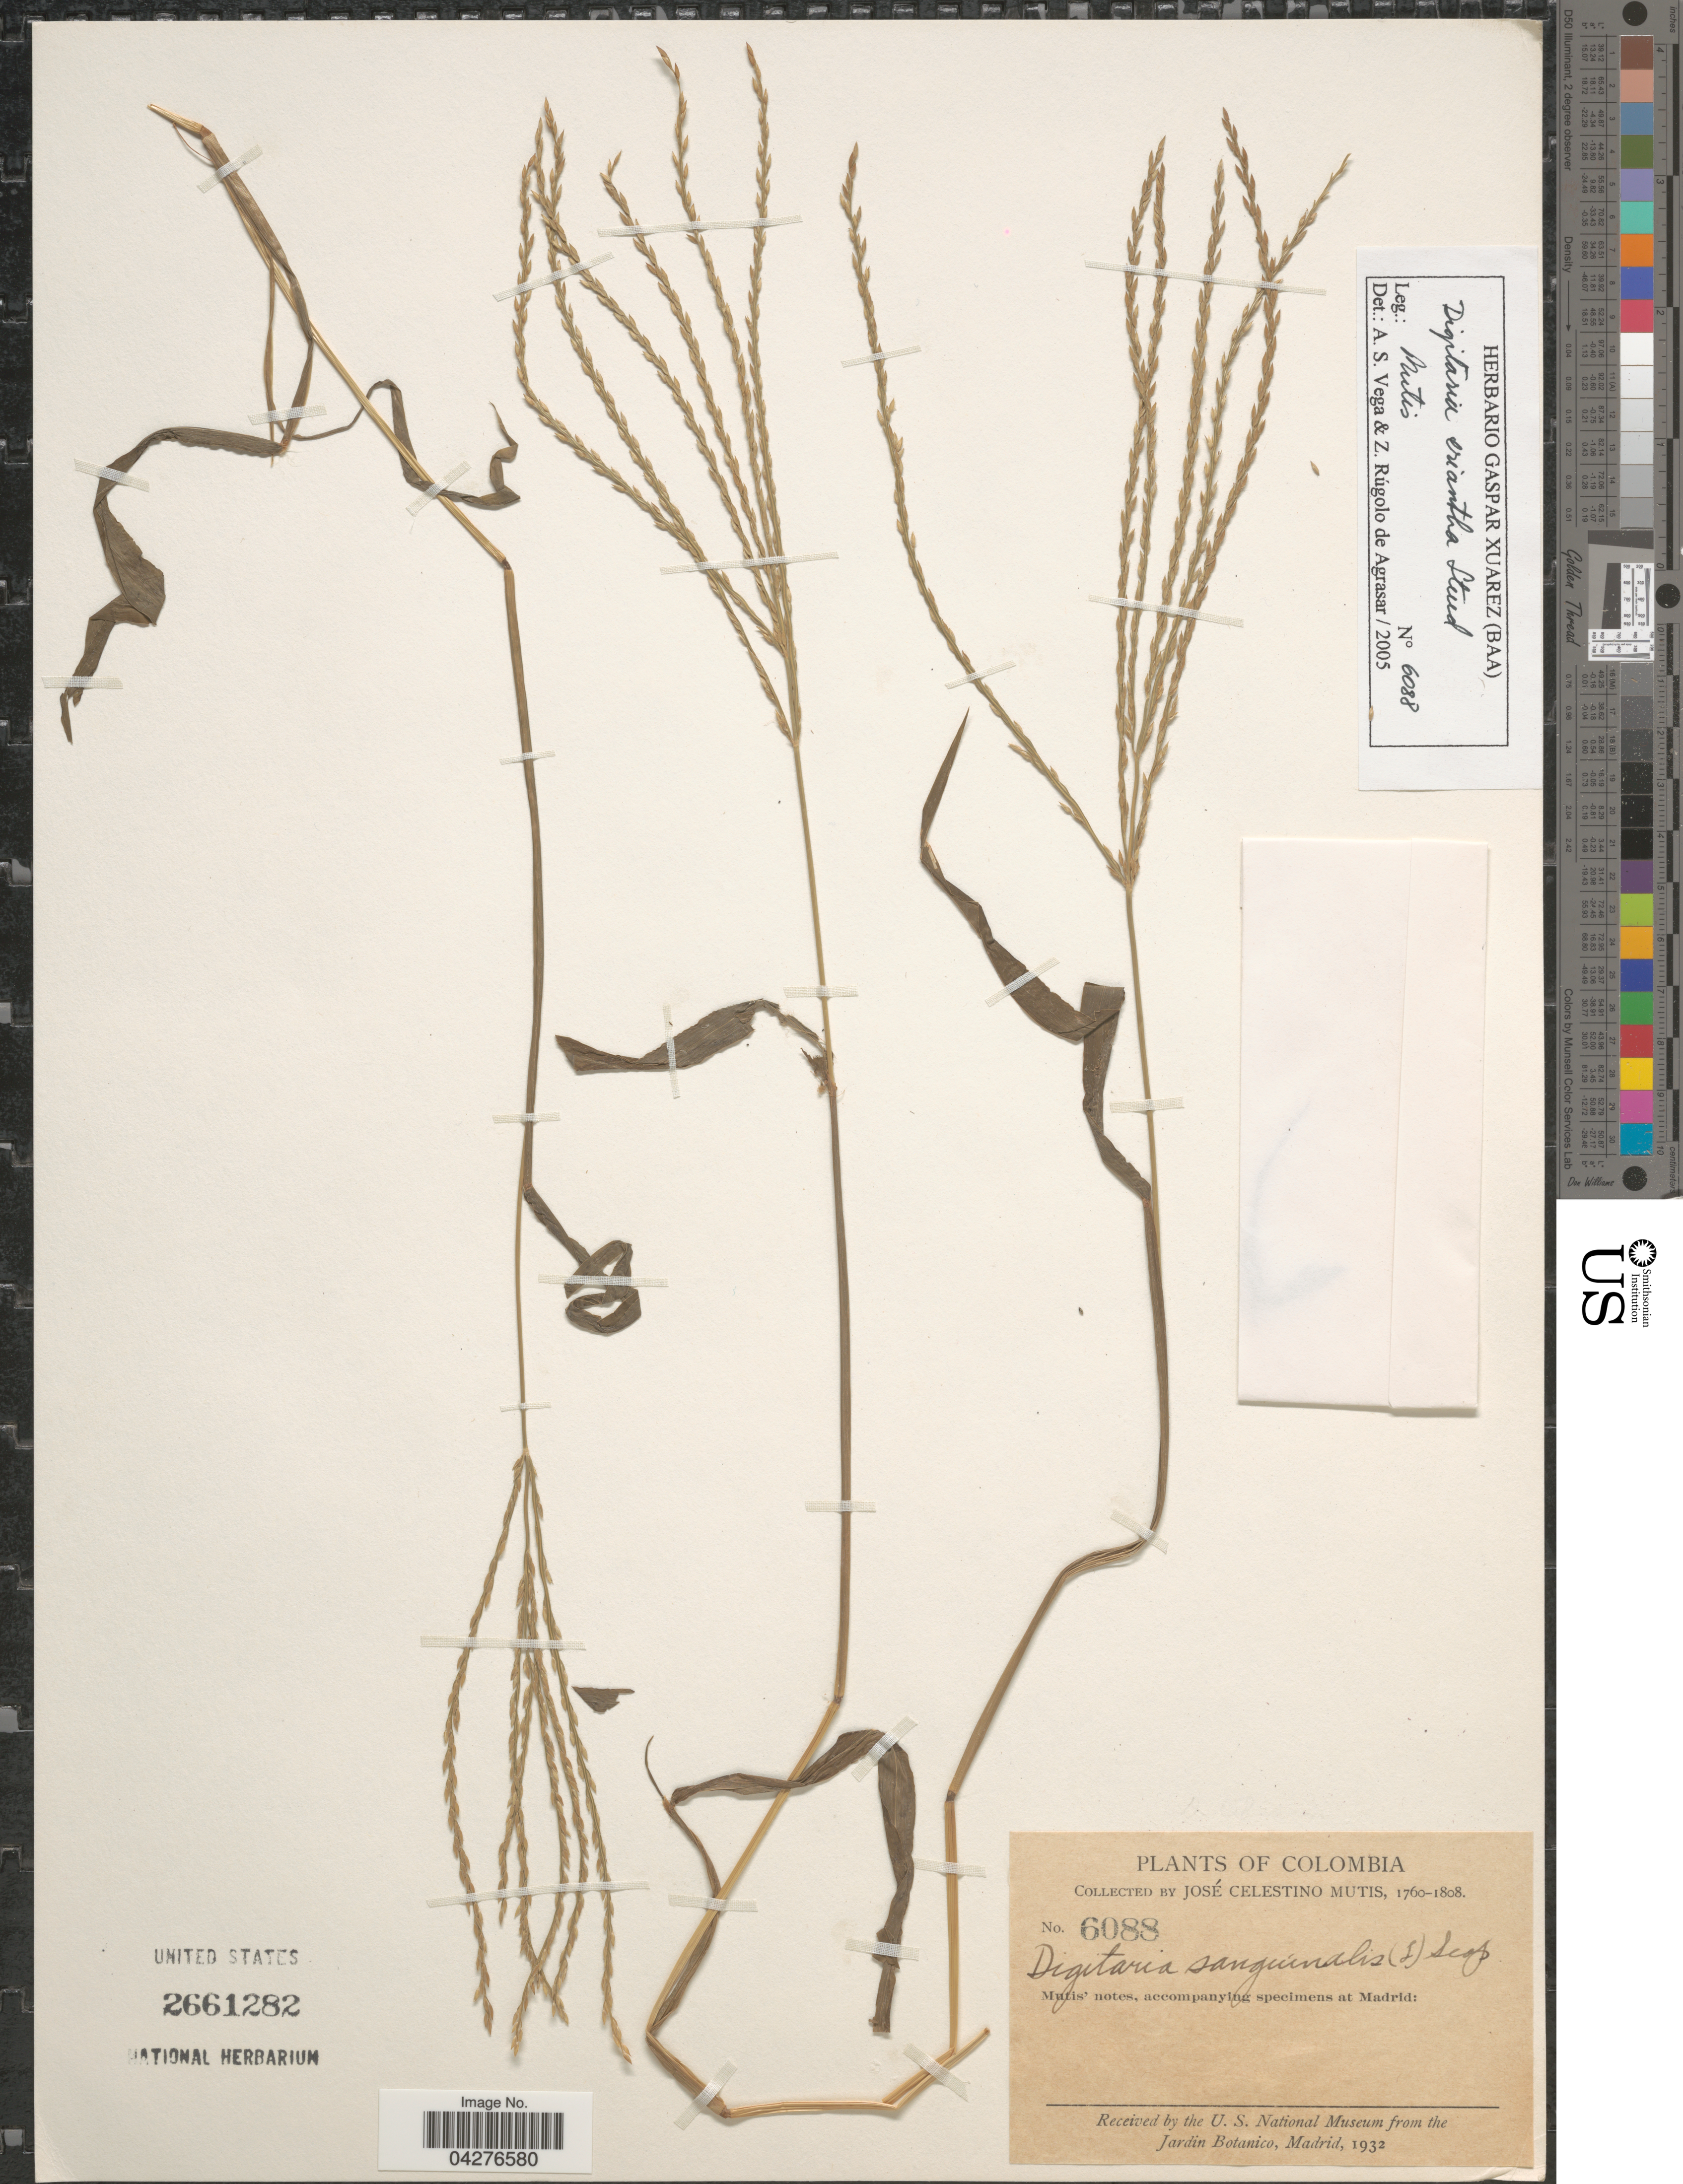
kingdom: Plantae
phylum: Tracheophyta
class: Liliopsida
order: Poales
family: Poaceae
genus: Digitaria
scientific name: Digitaria eriantha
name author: Steud.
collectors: J. C. B. Mutis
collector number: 6088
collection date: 1760/1808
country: Colombia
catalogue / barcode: US 2661282